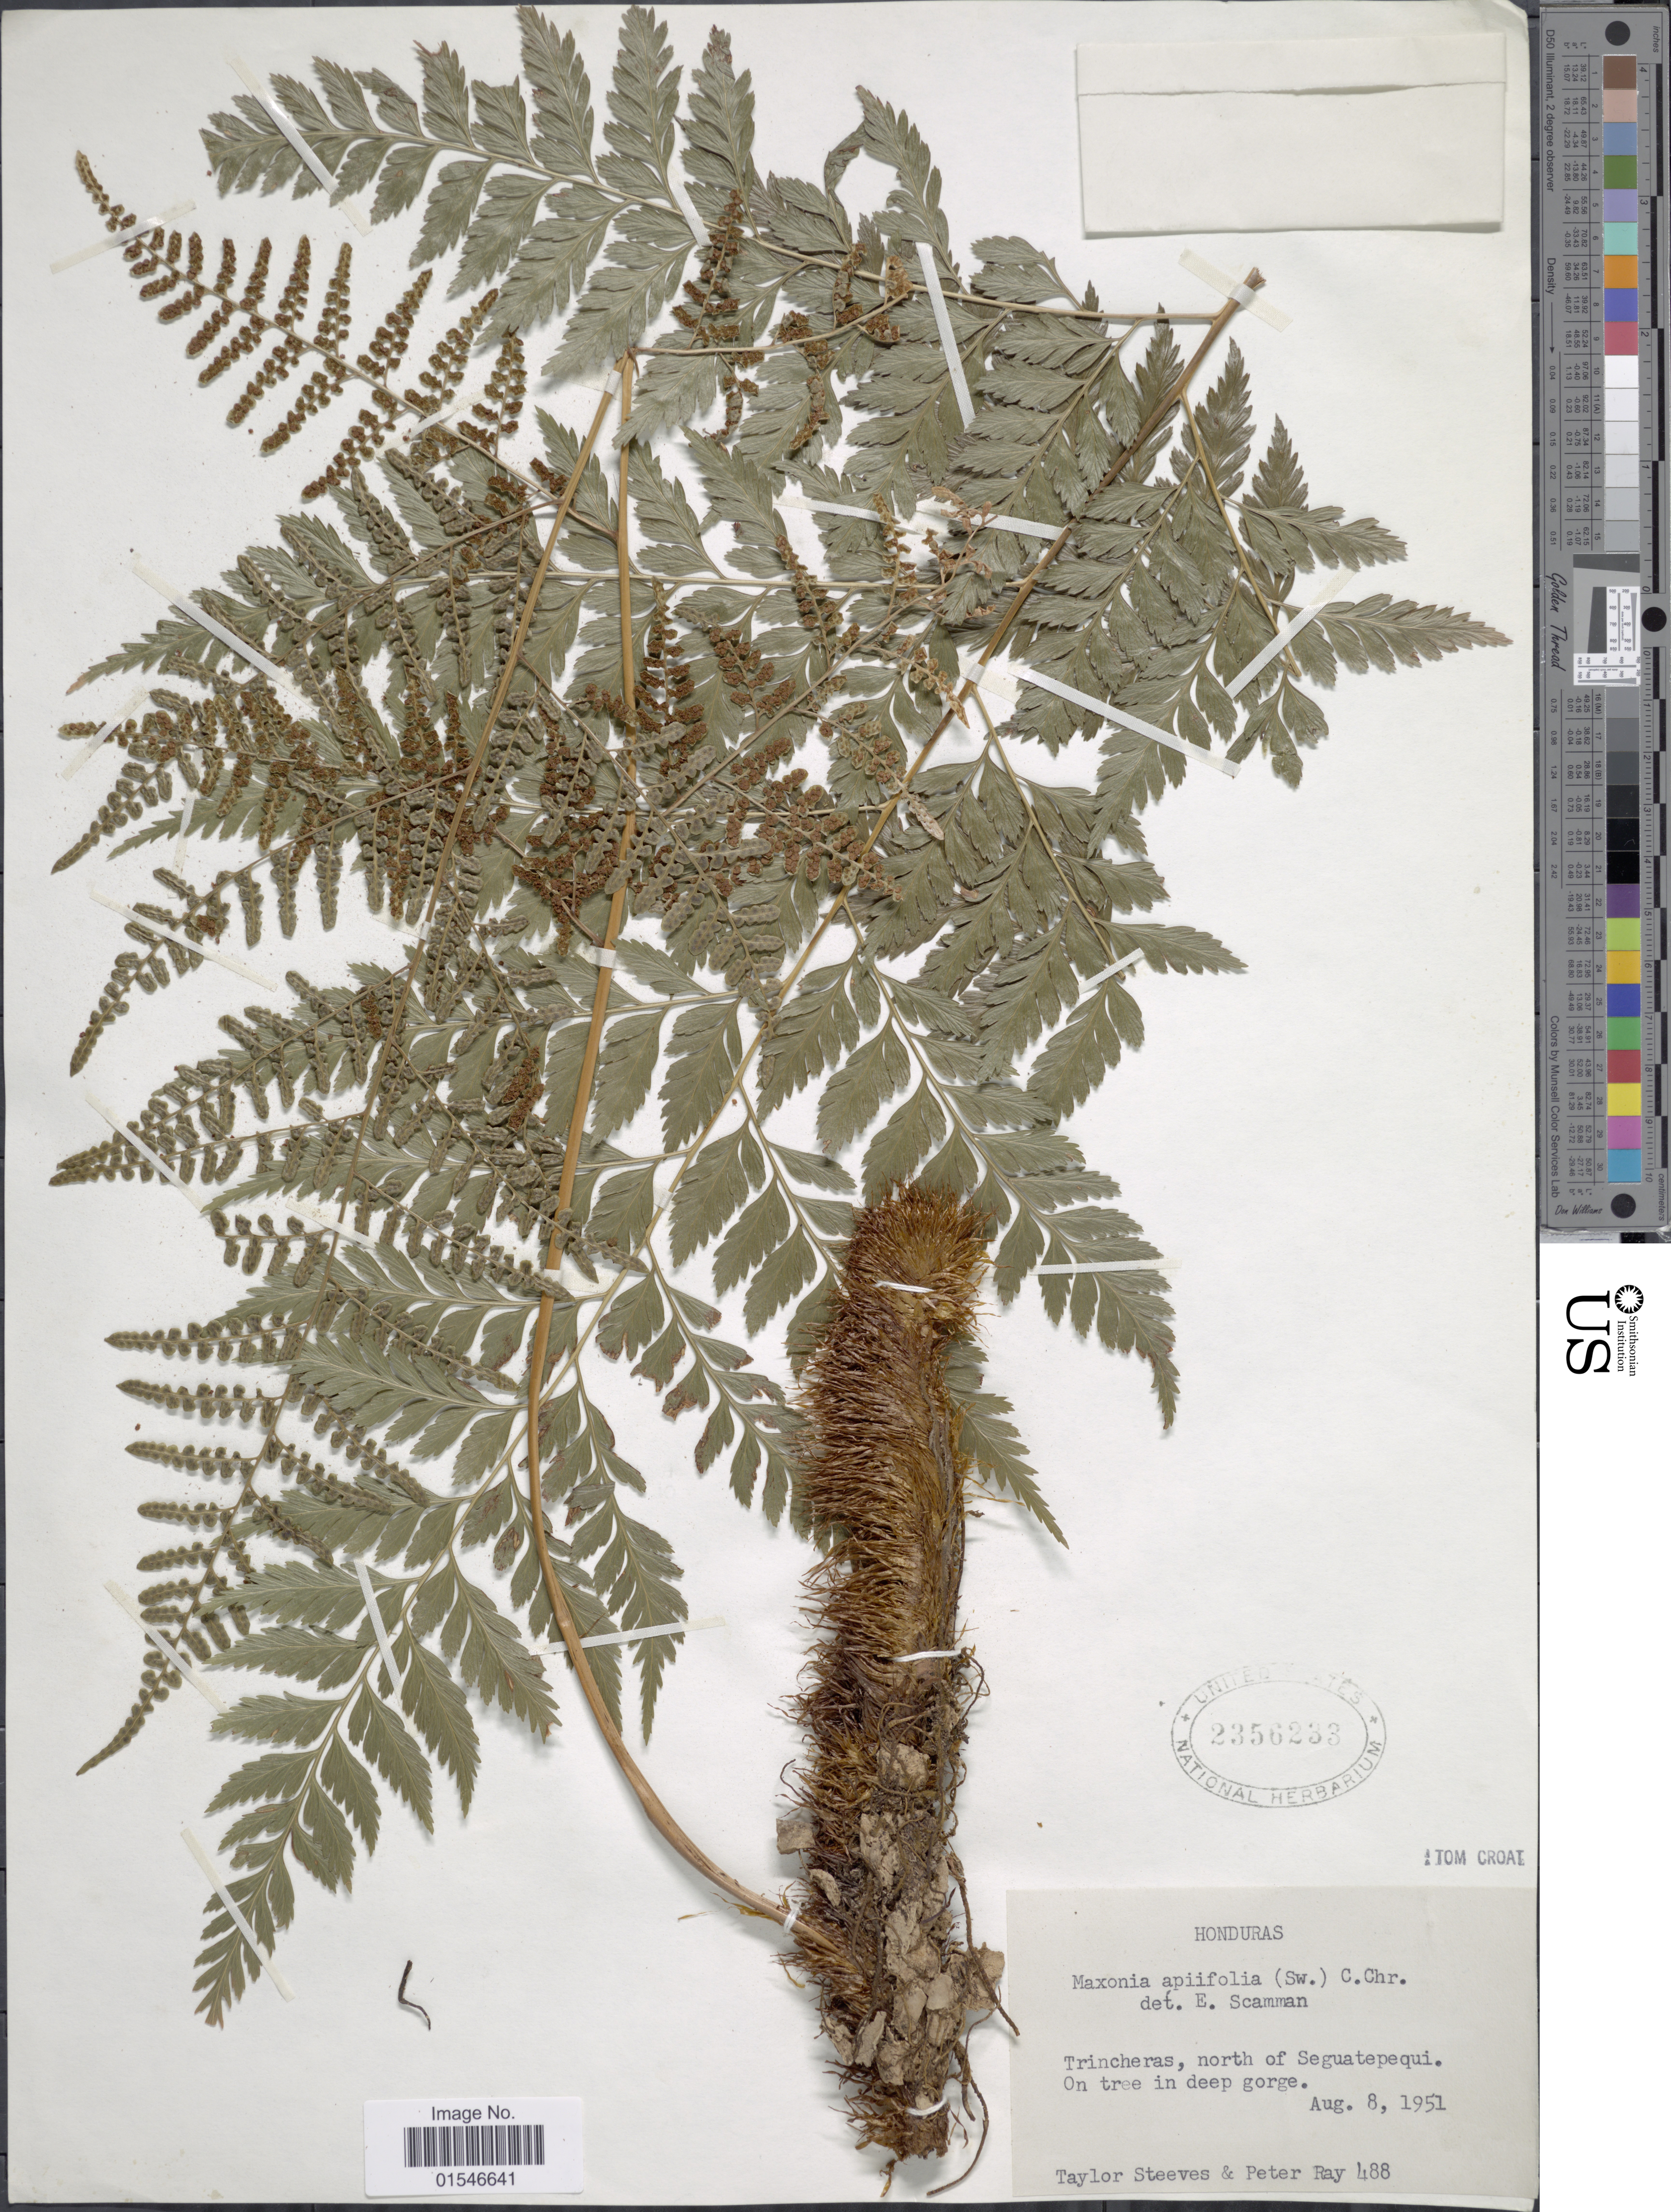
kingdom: Plantae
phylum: Tracheophyta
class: Polypodiopsida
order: Polypodiales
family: Dryopteridaceae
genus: Maxonia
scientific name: Maxonia apiifolia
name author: (Sw.) C. Chr.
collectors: T. Steeves & P. Ray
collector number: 488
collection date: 1951-08-08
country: Honduras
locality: Trincheras, north of Seguatepequi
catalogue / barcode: US 2356233